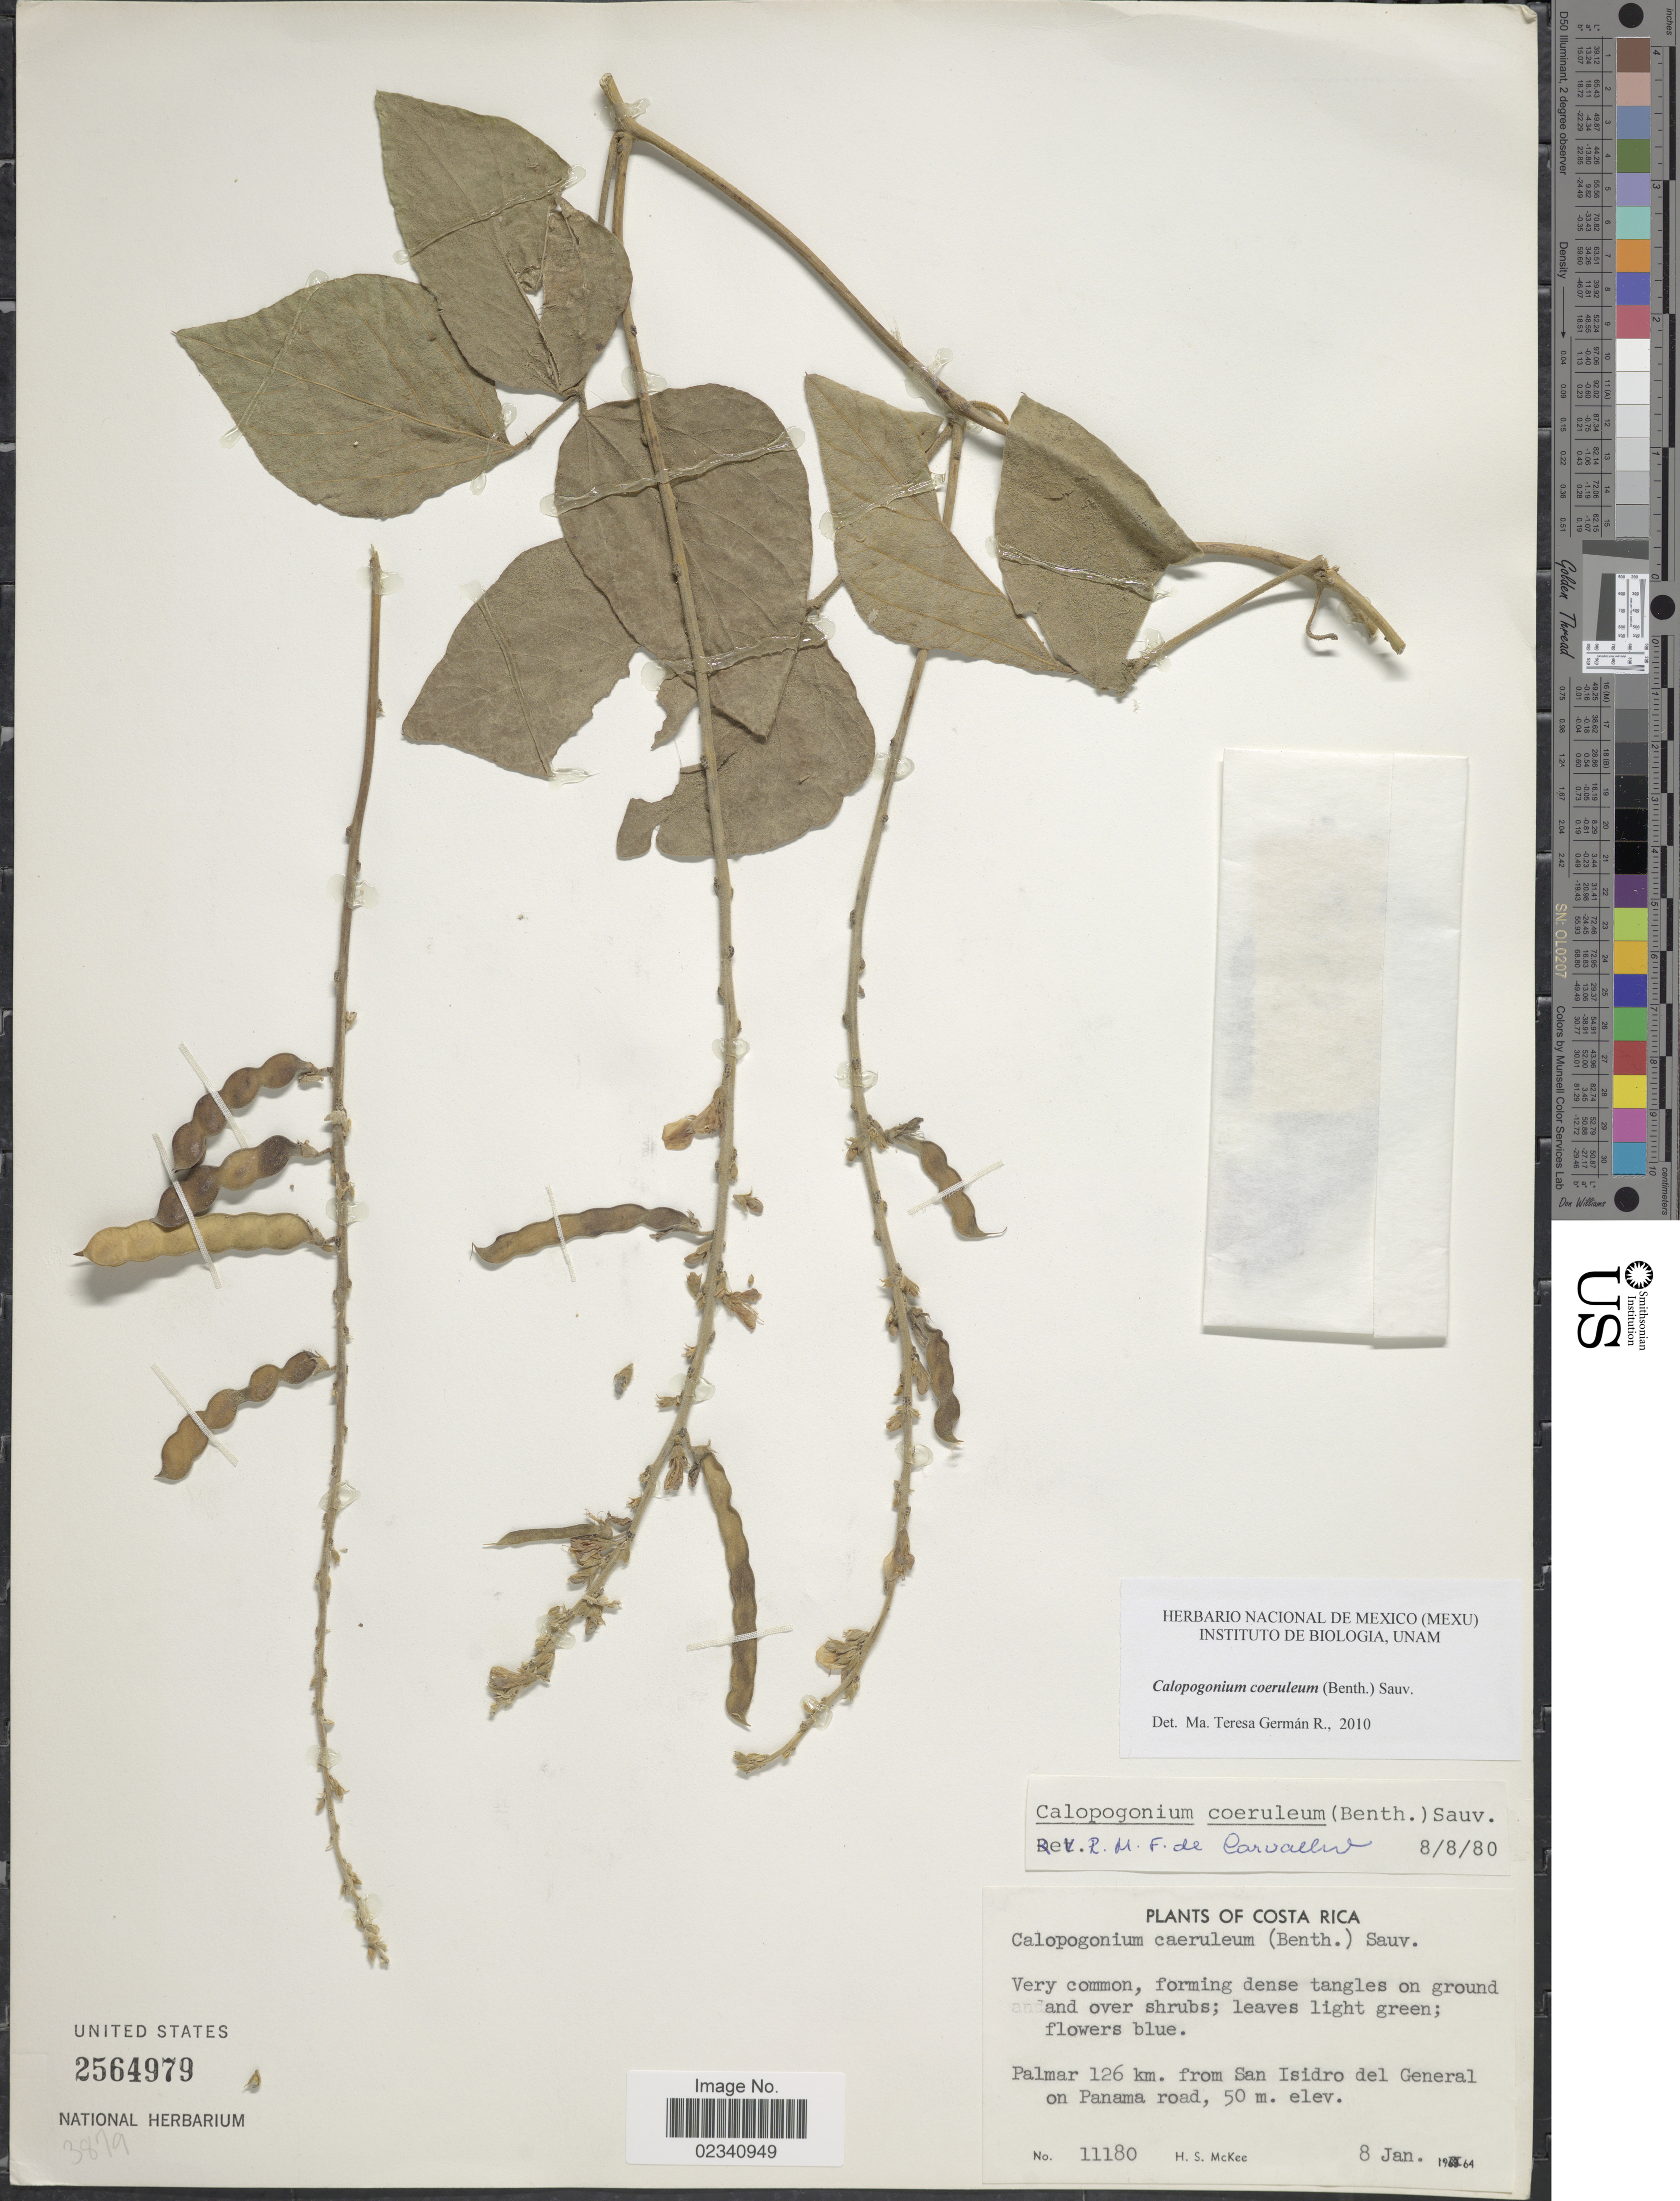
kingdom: Plantae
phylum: Tracheophyta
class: Magnoliopsida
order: Fabales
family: Fabaceae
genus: Calopogonium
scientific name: Calopogonium caeruleum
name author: (Benth.) C. Wright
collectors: H. S. McKee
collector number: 11180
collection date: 1964-01-08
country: Costa Rica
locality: Palmar 126 km, from San Isidoro del General on Panama road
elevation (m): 50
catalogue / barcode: US 2564979